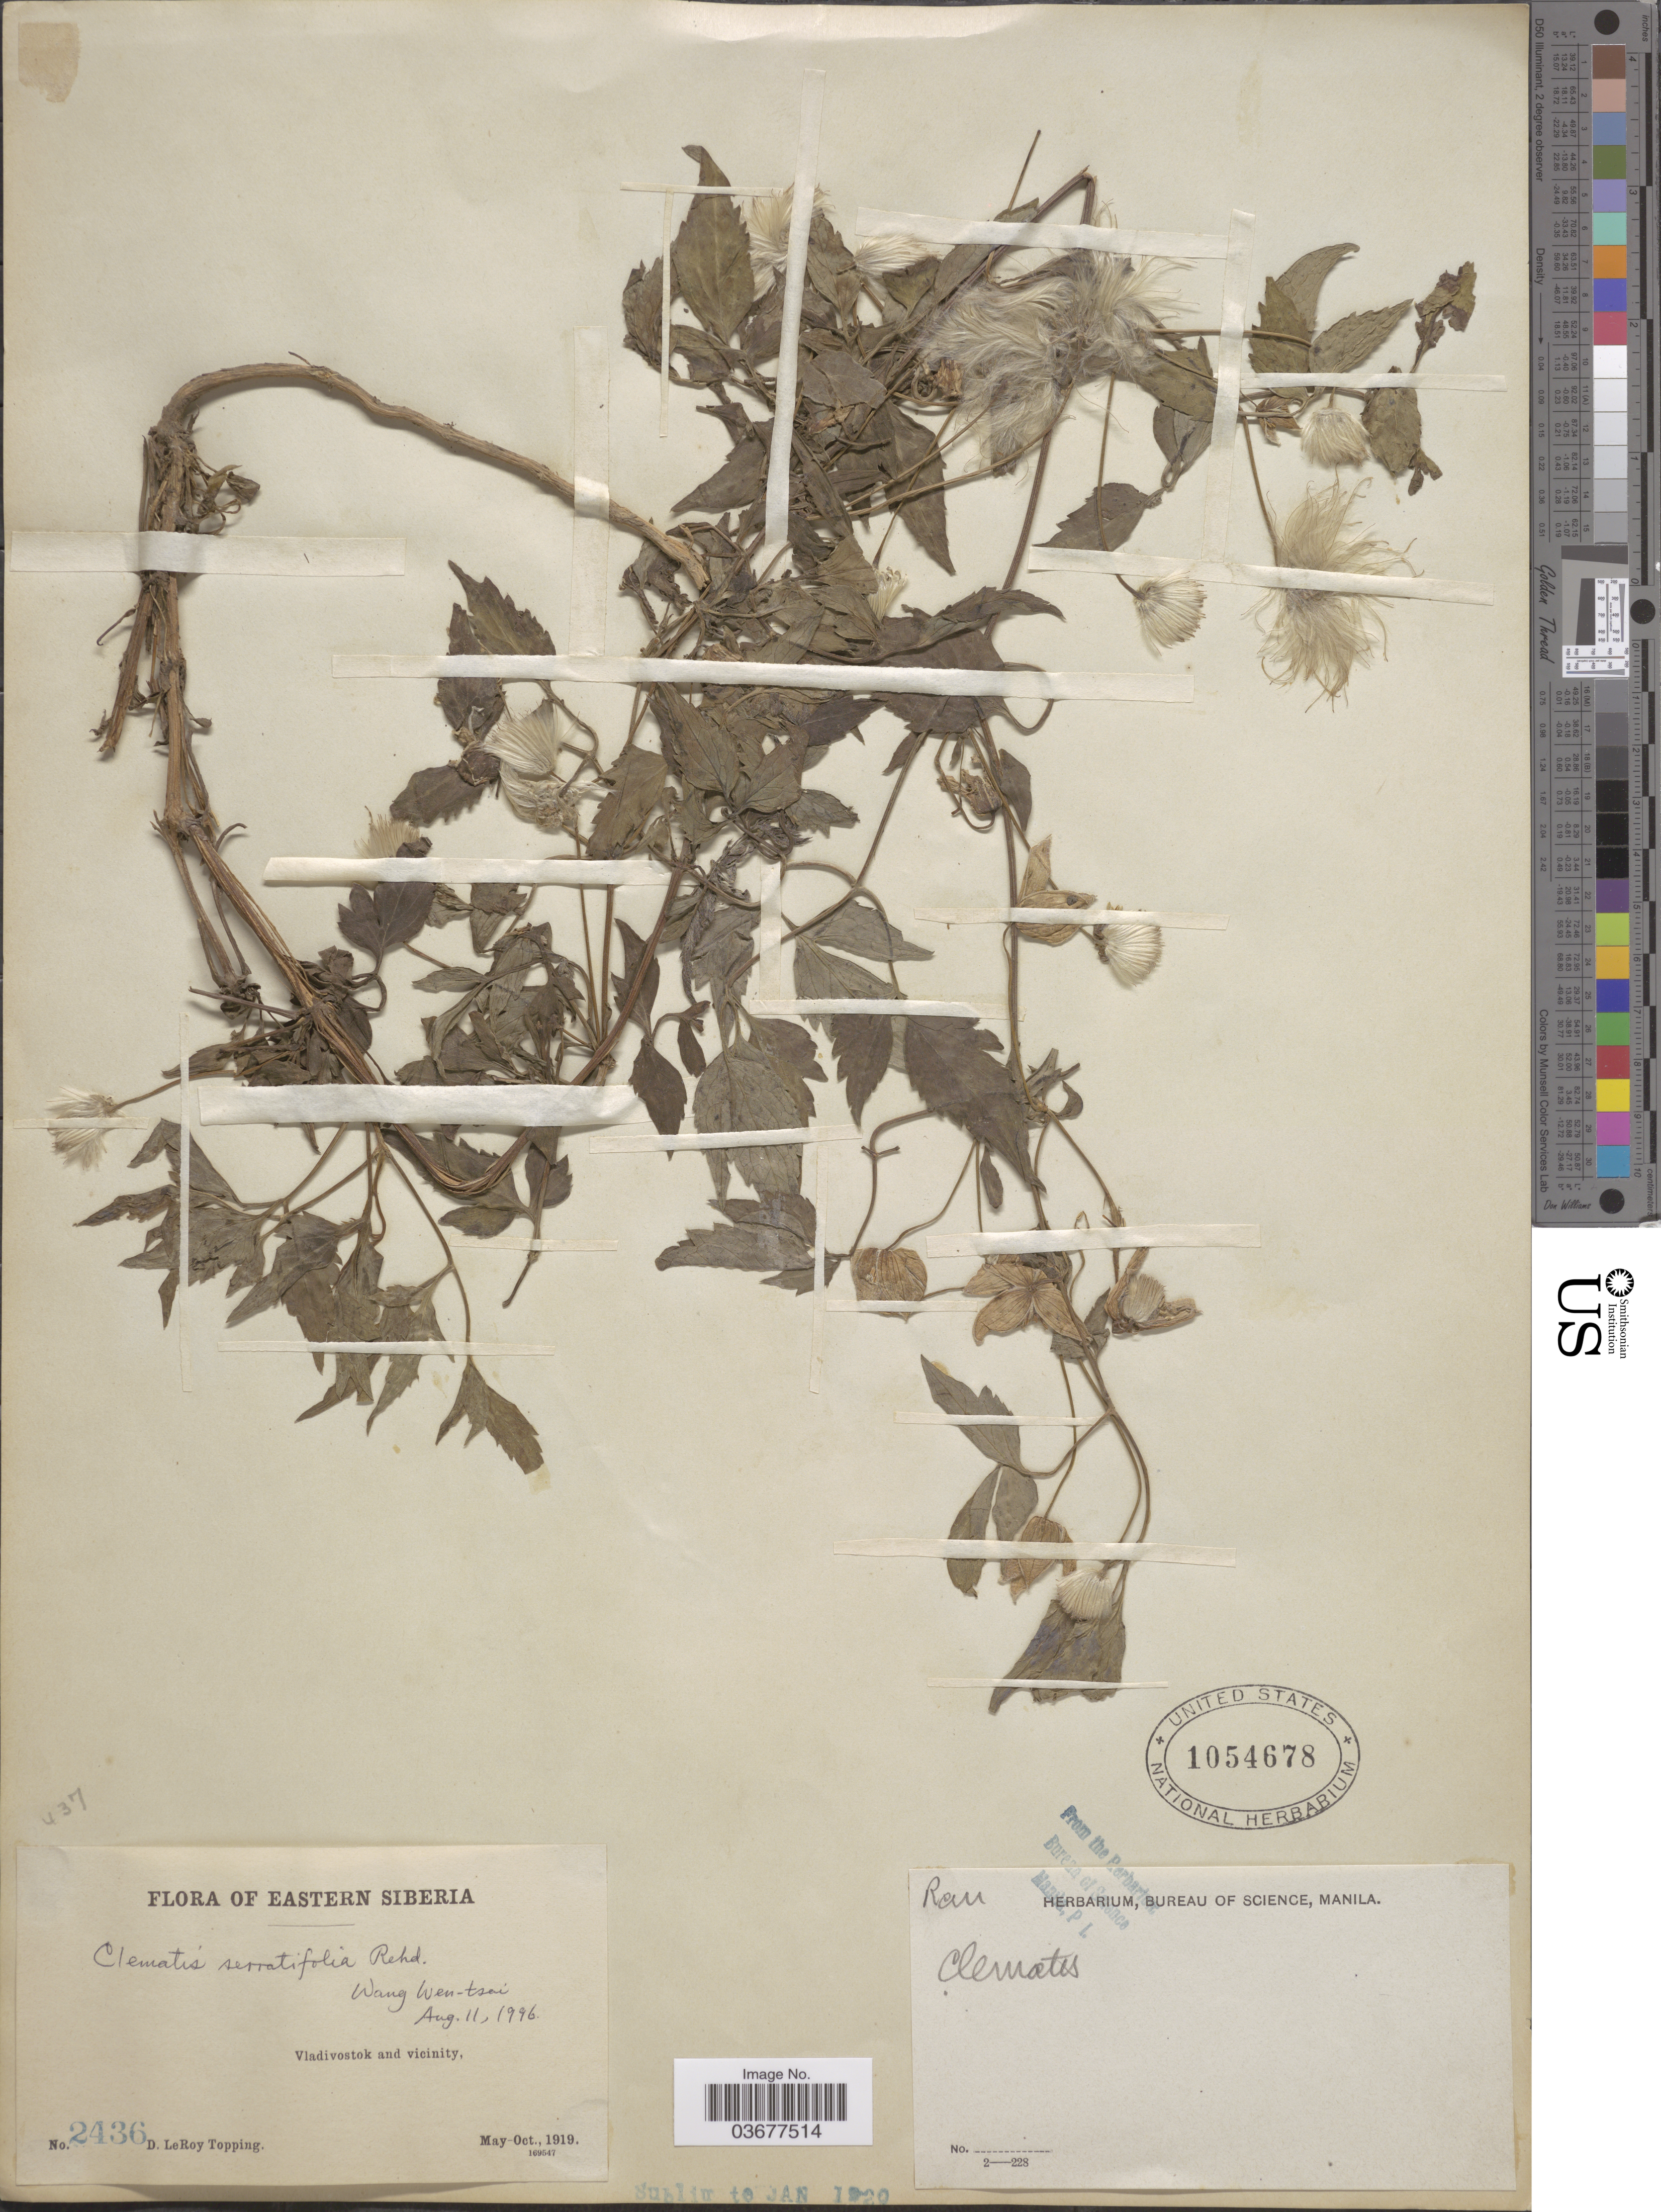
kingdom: Plantae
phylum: Tracheophyta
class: Magnoliopsida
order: Ranunculales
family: Ranunculaceae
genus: Clematis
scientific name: Clematis serratifolia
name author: Rehder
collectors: D. L. Topping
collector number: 2436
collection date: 1919-05/1919-10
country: Russian Federation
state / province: Primorsky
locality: Eastern Siberia. Vladivostok and vicinity.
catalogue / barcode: US 1054678